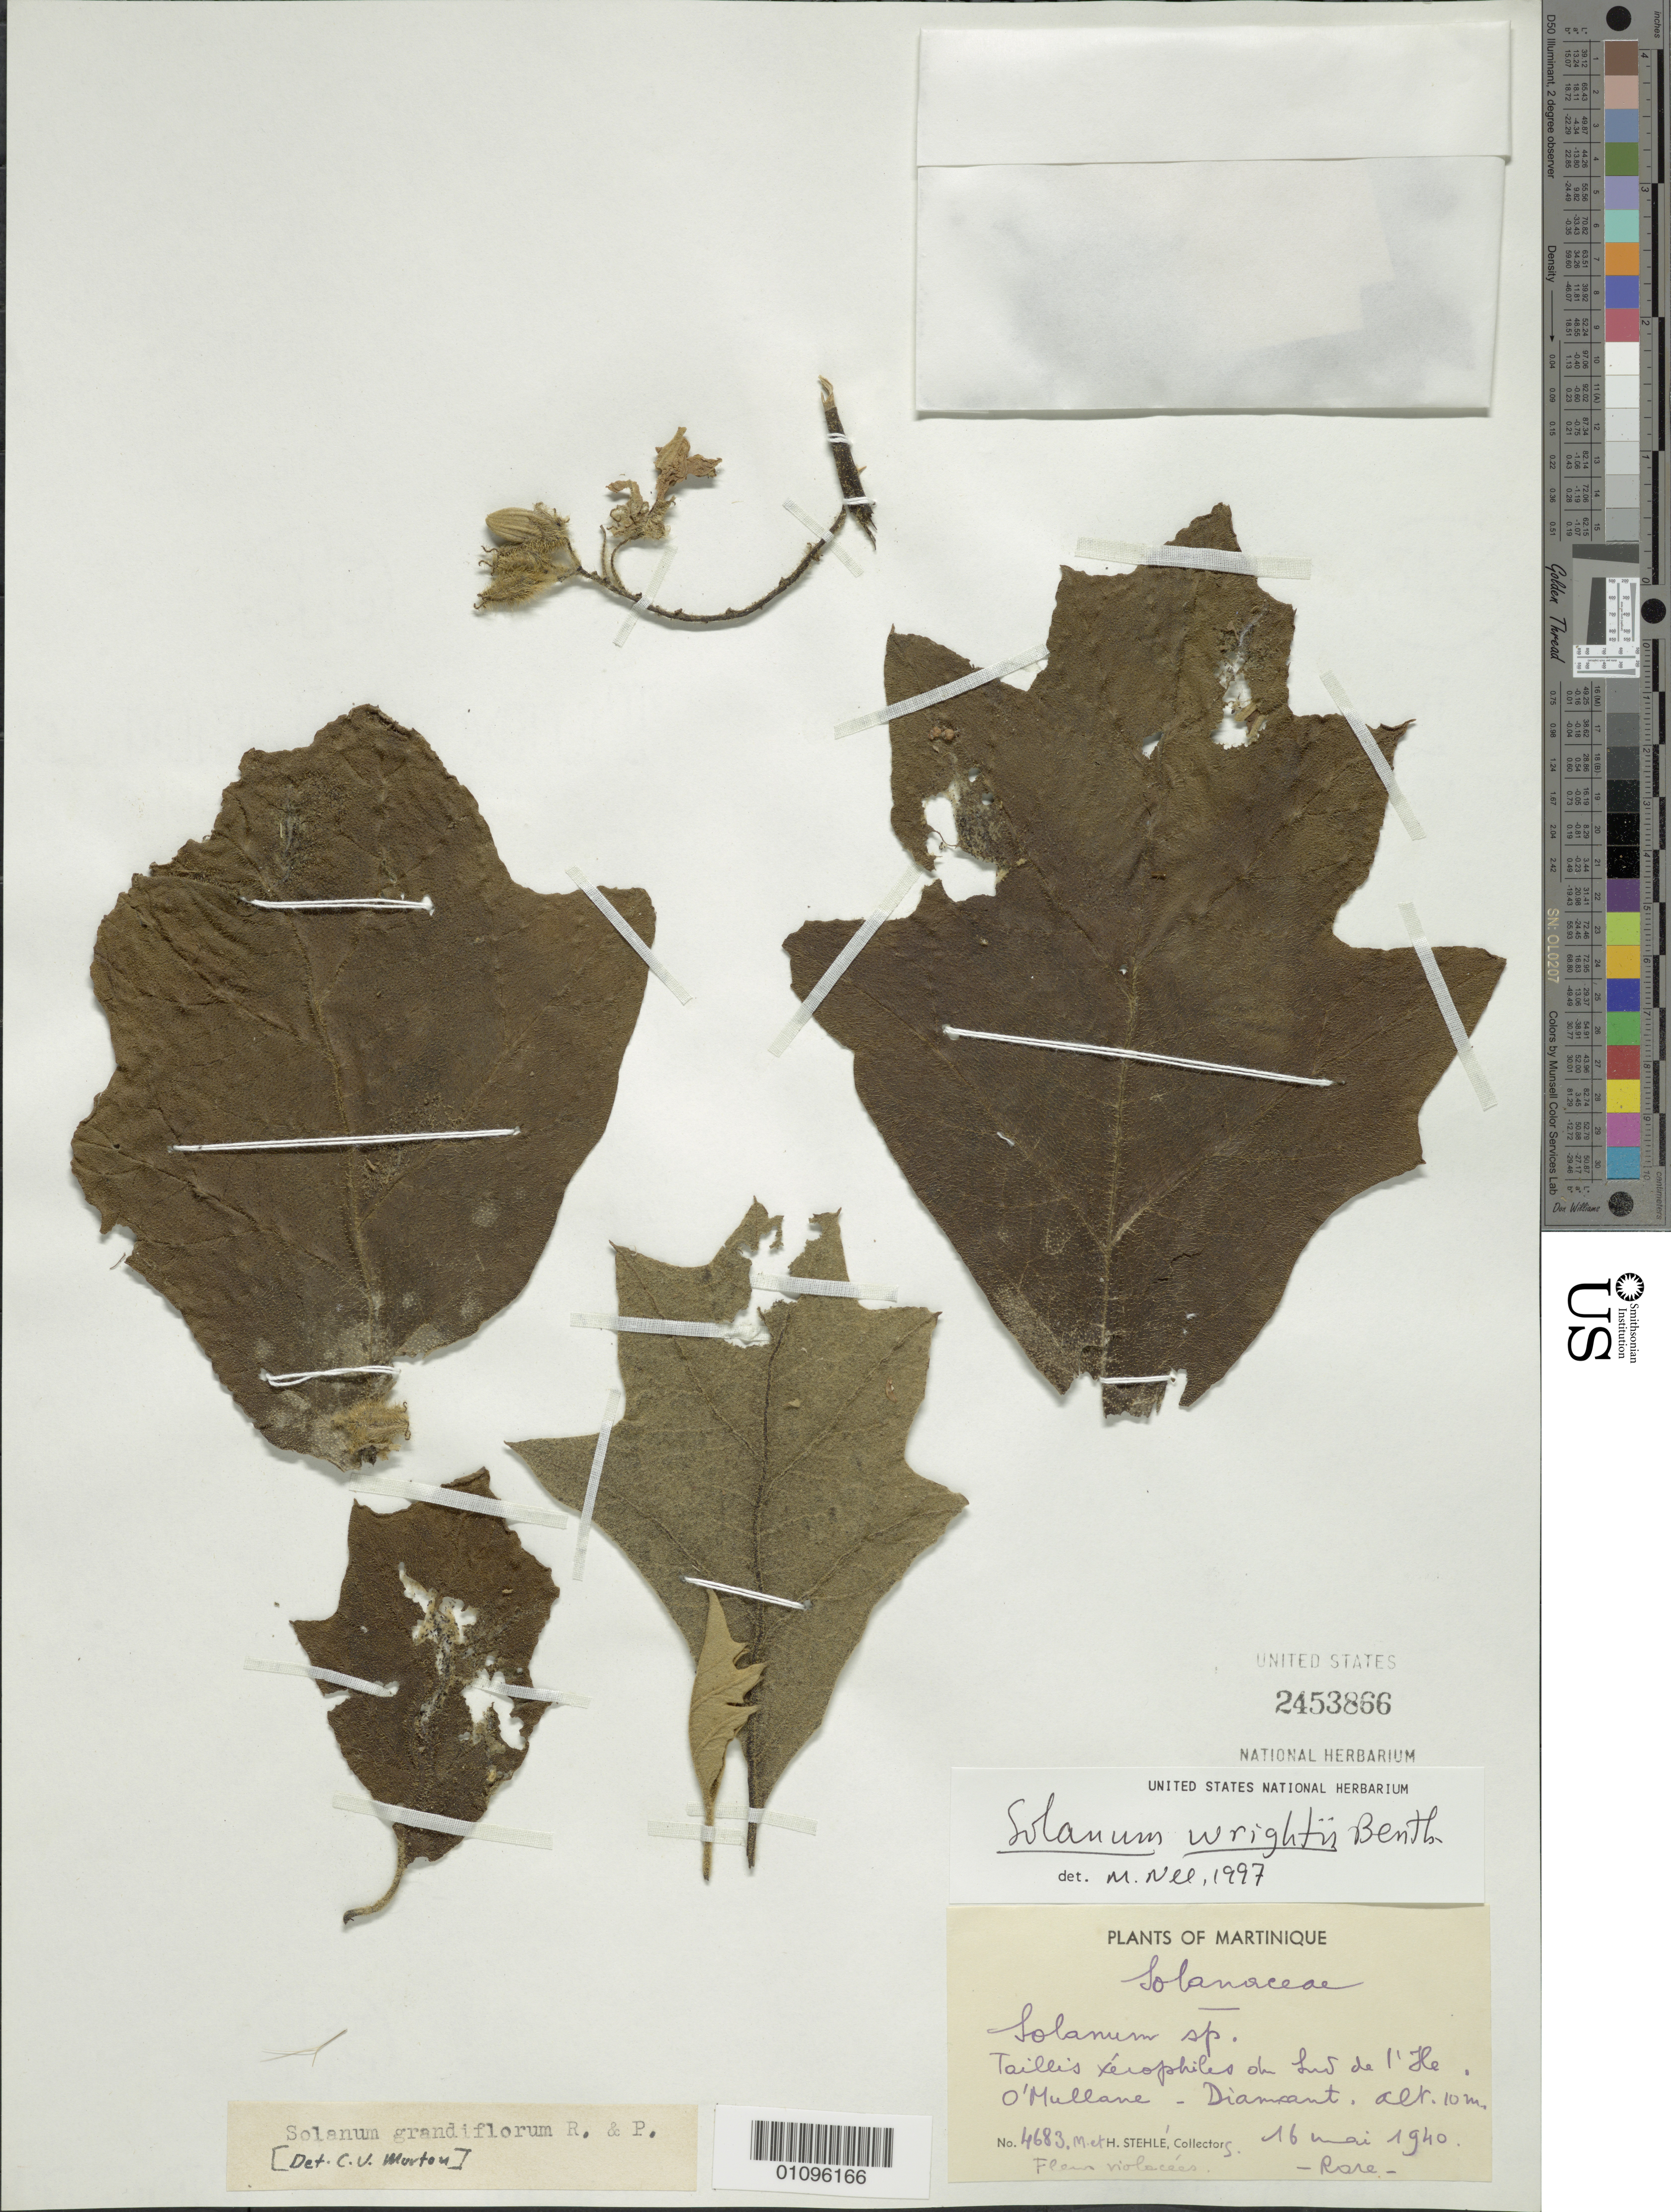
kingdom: Plantae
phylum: Tracheophyta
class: Magnoliopsida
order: Solanales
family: Solanaceae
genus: Solanum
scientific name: Solanum wrightii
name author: Benth.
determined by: Nee, Michael H.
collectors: H. Stehlé & M. Stehlé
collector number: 4683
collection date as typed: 16 May 1940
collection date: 1940-05-16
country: Martinique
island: Martinique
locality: Sud de l'Ile, O'Mullane - Diamant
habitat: Tailles xérophiles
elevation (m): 10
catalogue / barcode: US 2453866